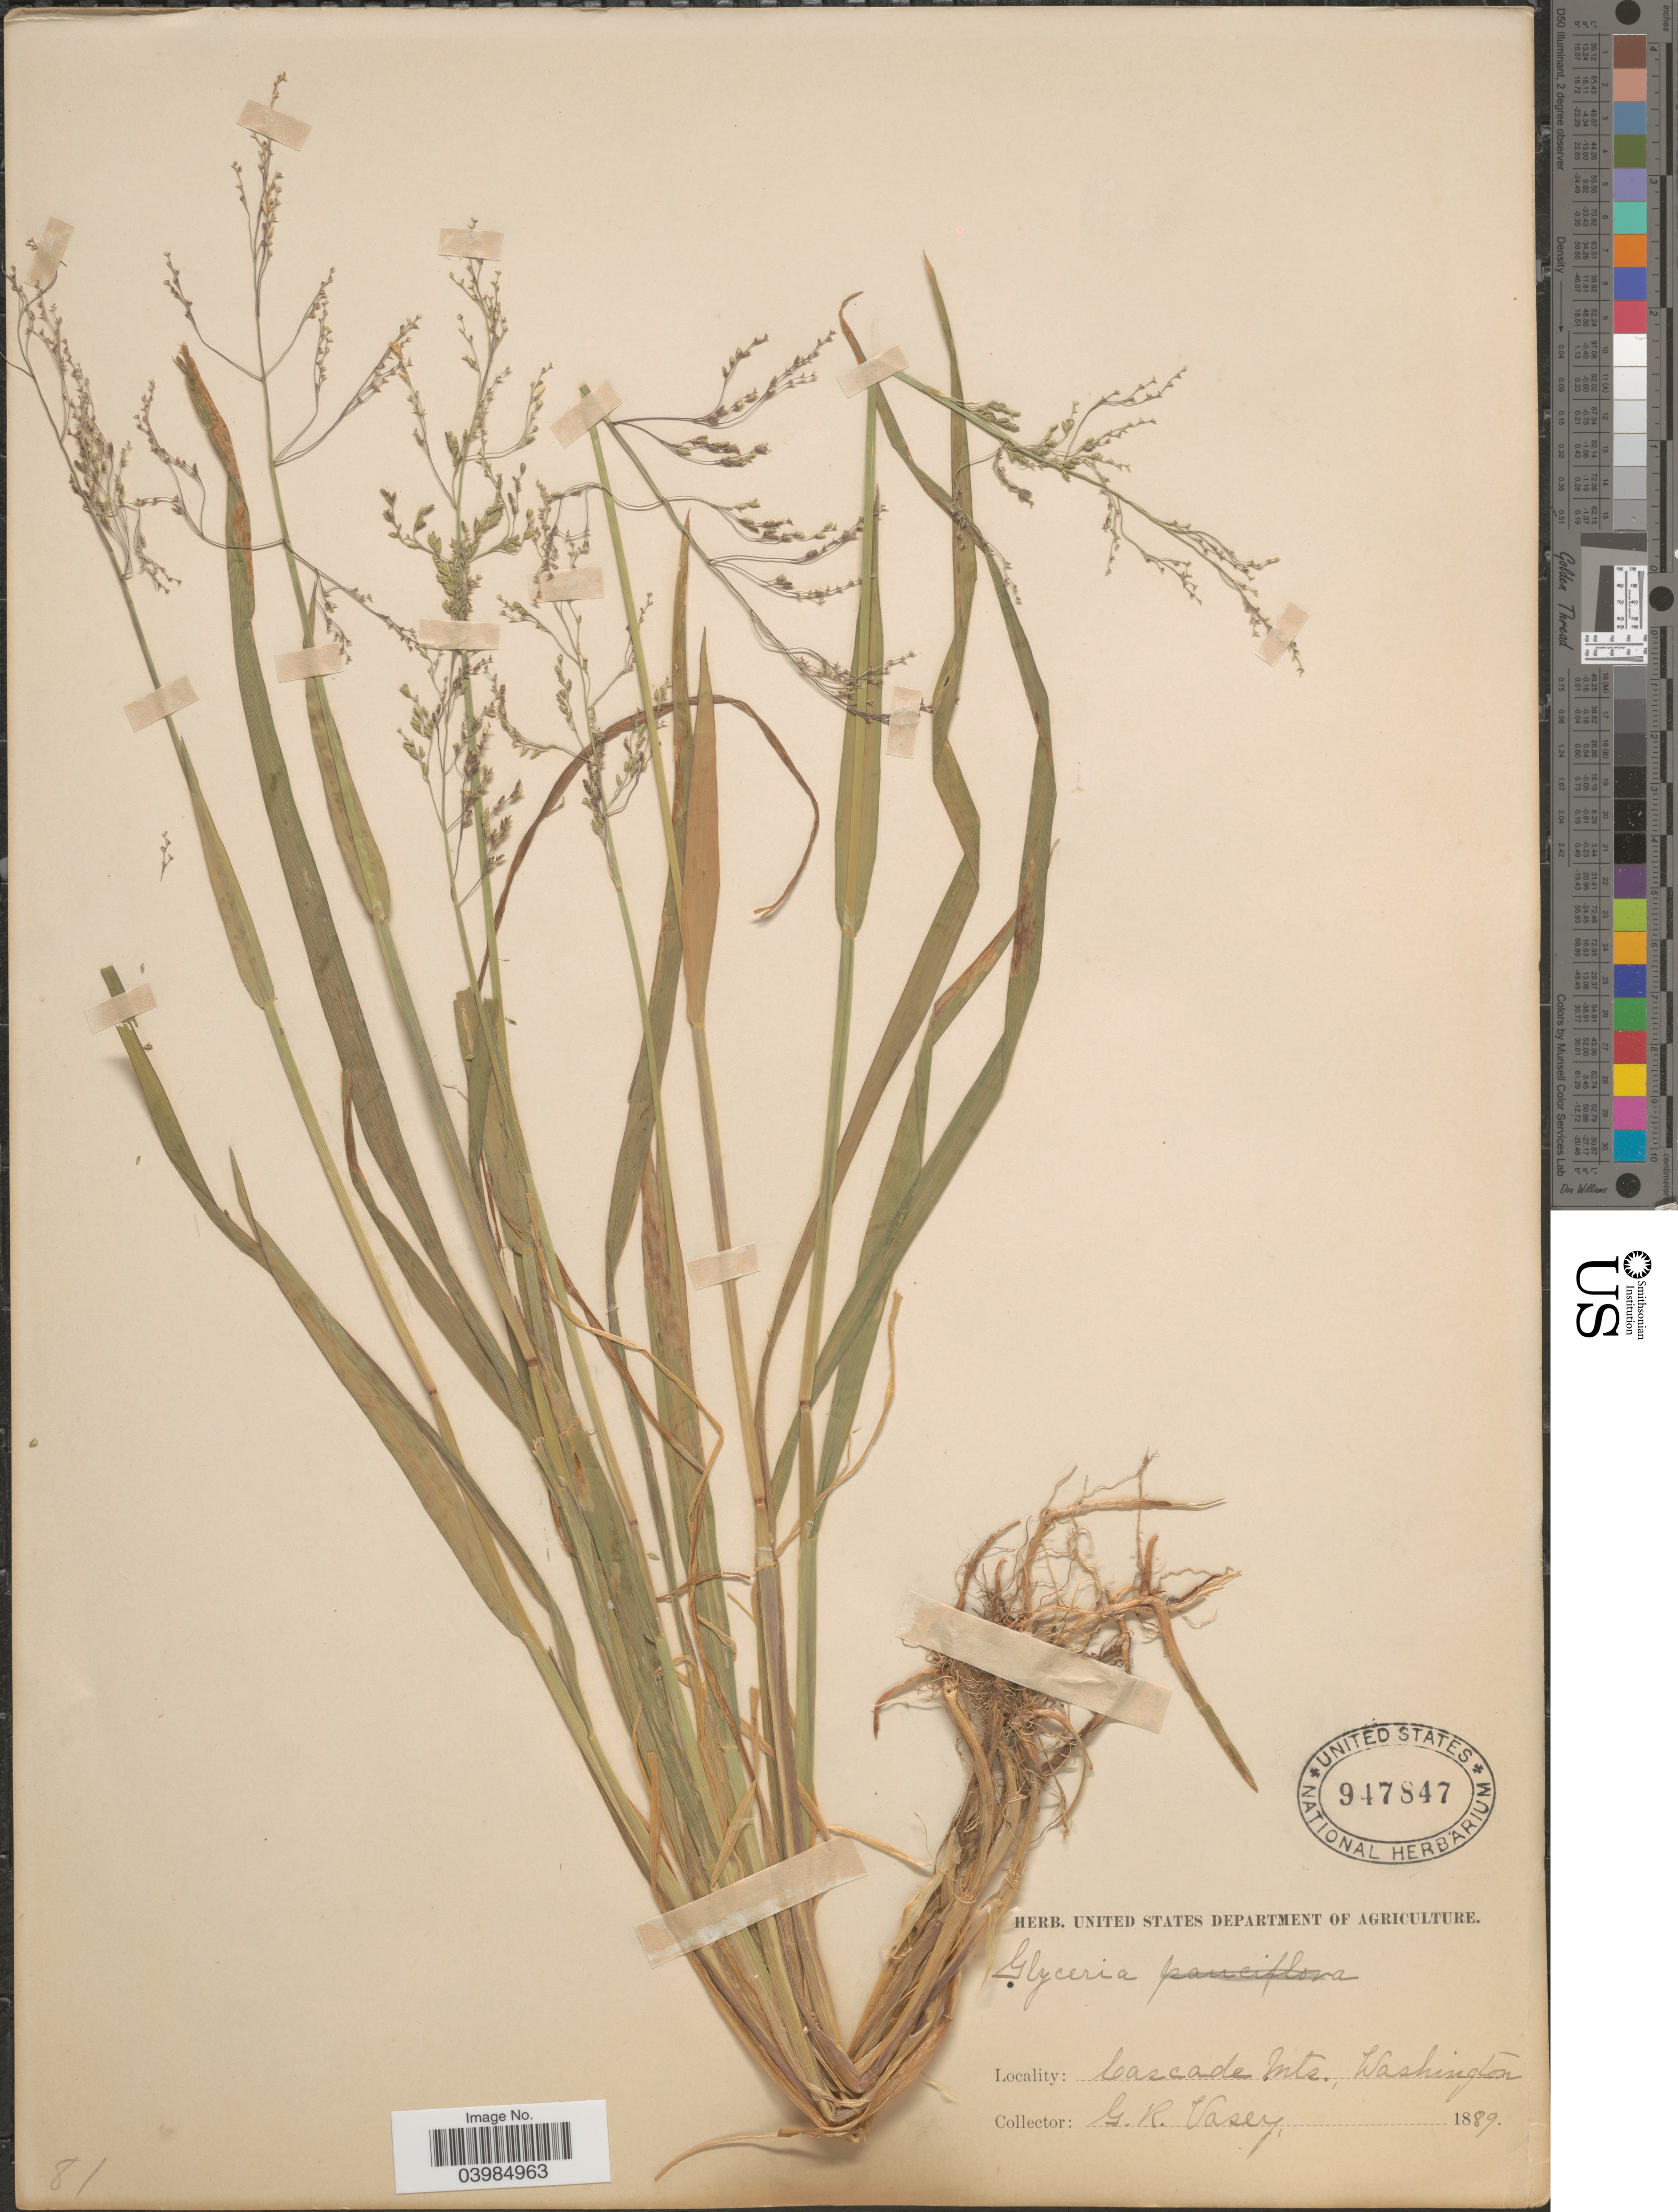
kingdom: Plantae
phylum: Tracheophyta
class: Liliopsida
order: Poales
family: Poaceae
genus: Glyceria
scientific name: Glyceria sp.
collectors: G. R. Vasey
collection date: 1889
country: United States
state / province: Washington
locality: Cascade Mts.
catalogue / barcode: US 947847